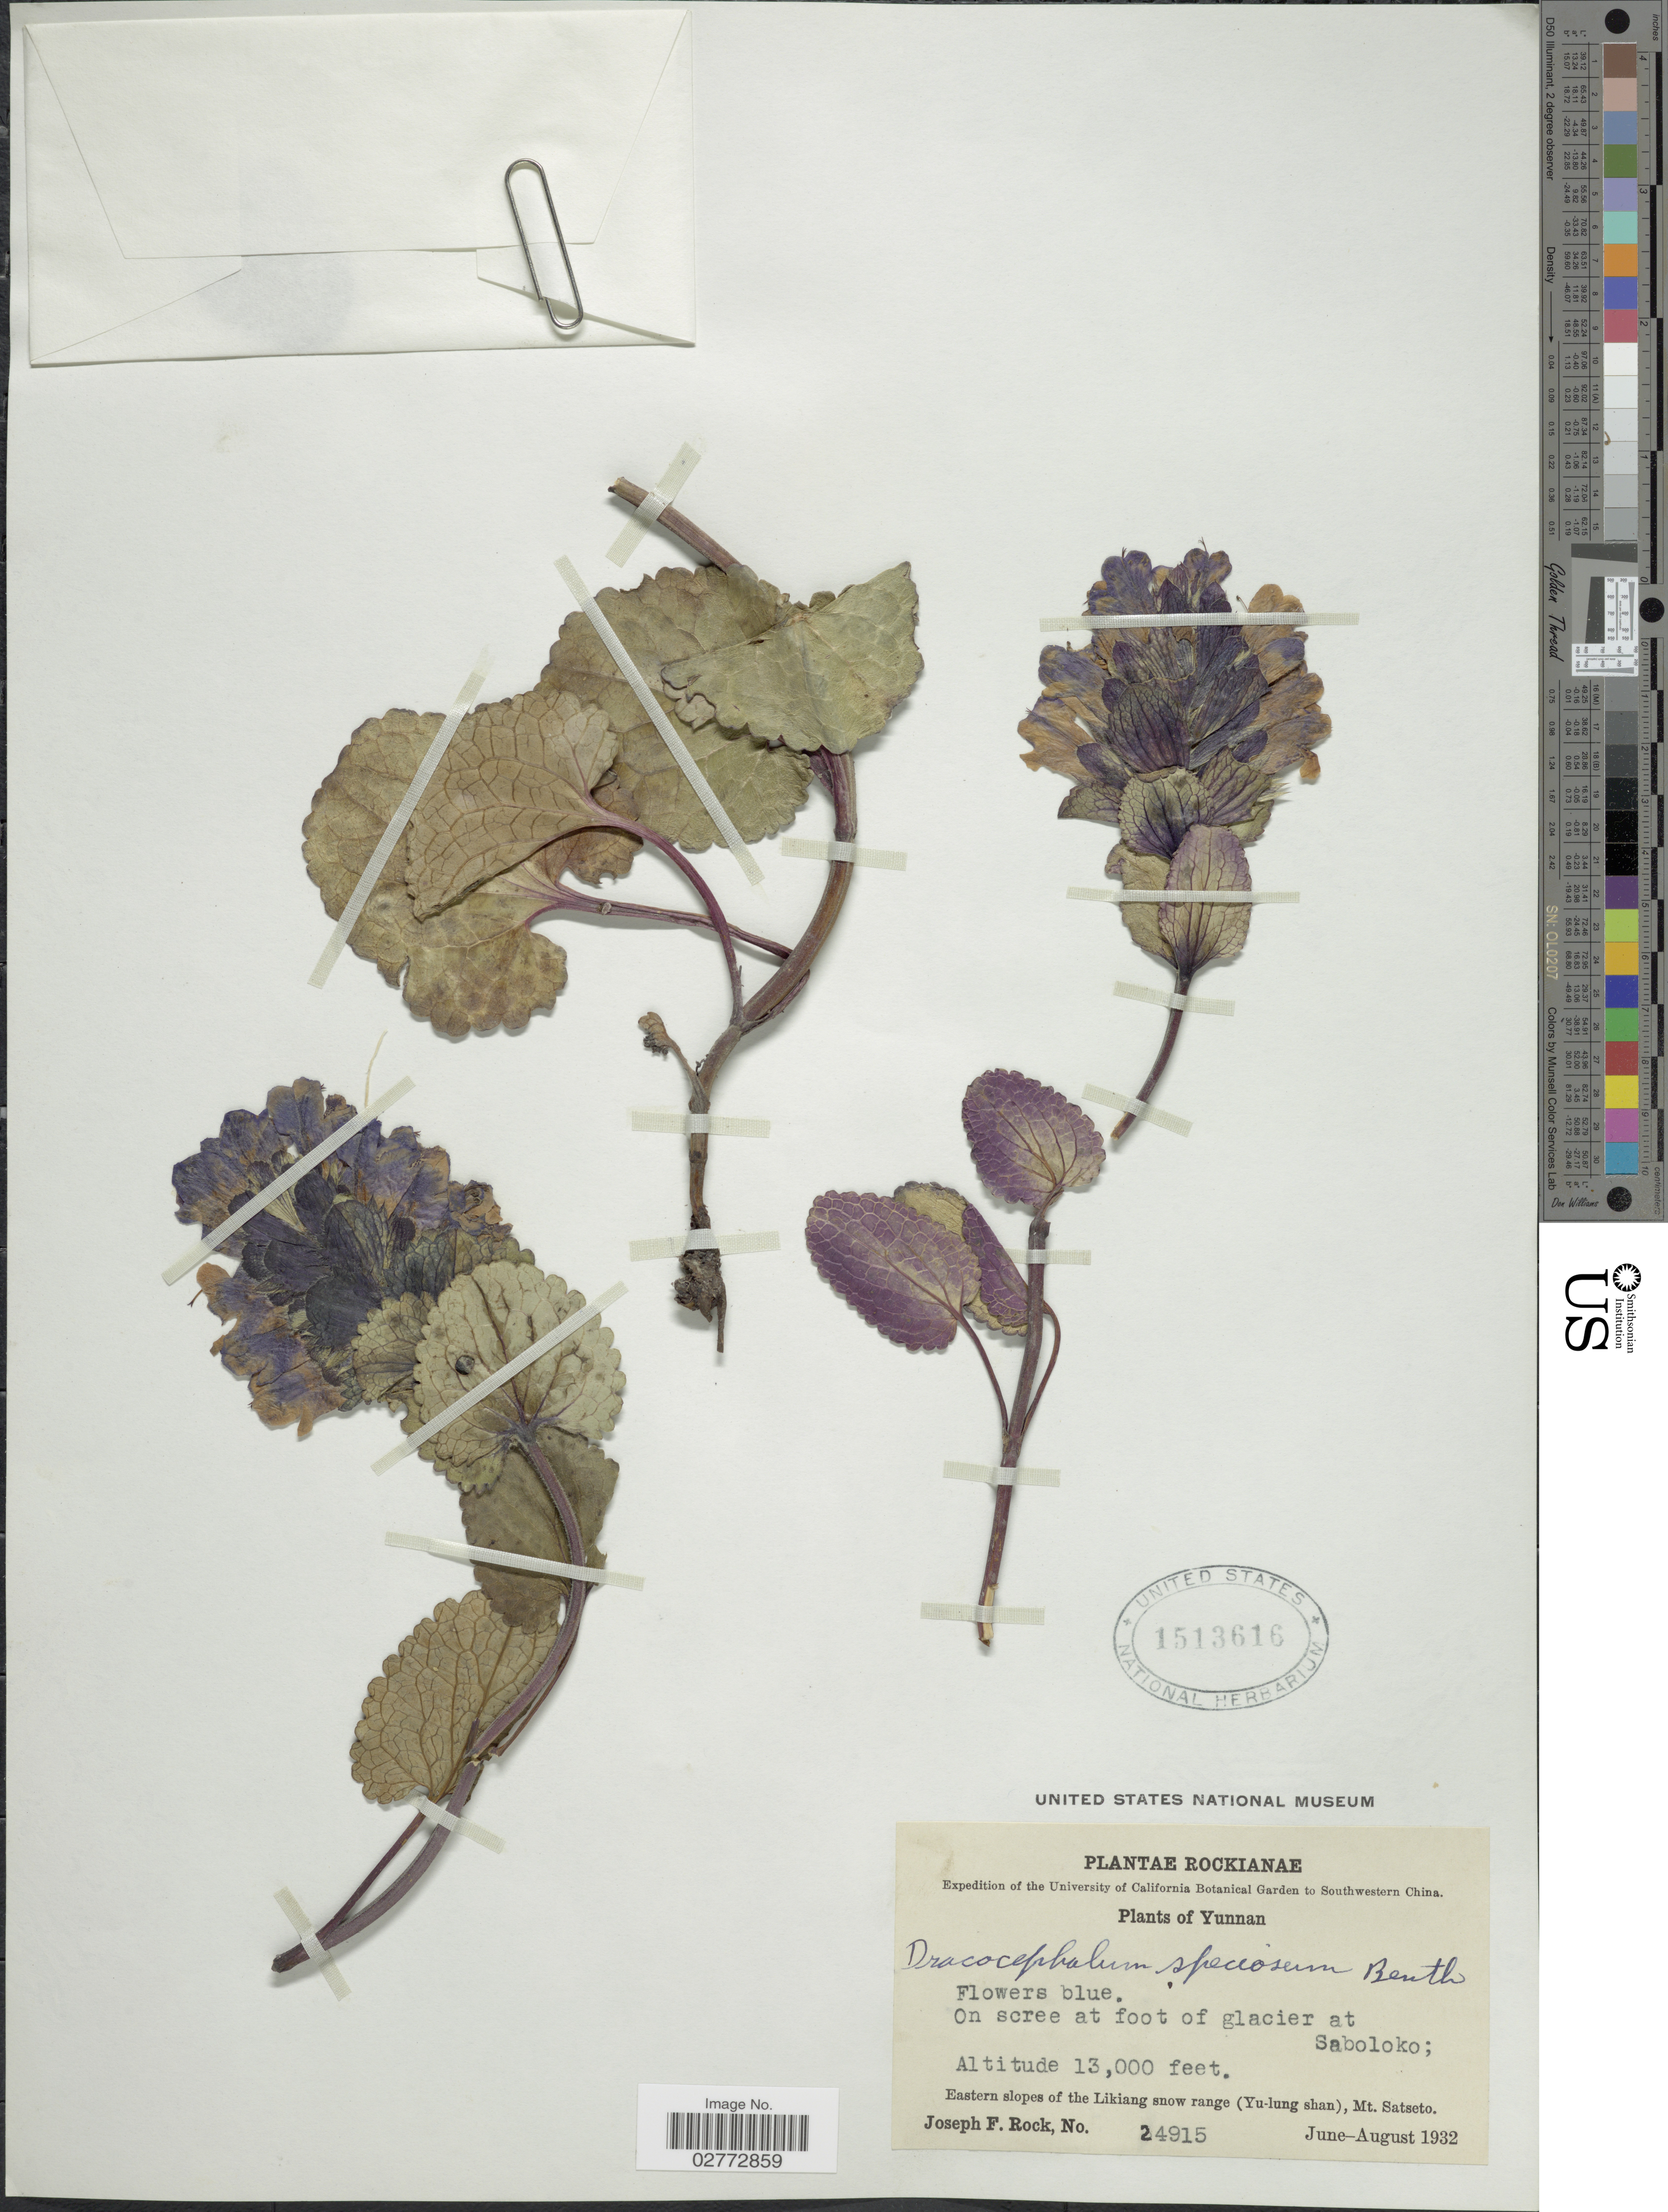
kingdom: Plantae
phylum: Tracheophyta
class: Magnoliopsida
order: Lamiales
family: Lamiaceae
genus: Dracocephalum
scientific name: Dracocephalum speciosum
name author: Sweet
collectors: J. F. Rock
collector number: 24915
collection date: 1932-06/1932-08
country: China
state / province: Yunnan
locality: Southwestern China. Eastern slopes of the Likiang snow range (Yu-lung shan), Mt. Satseto. On scree at foot of glacier at Saboloko.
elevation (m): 3962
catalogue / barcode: US 1513616